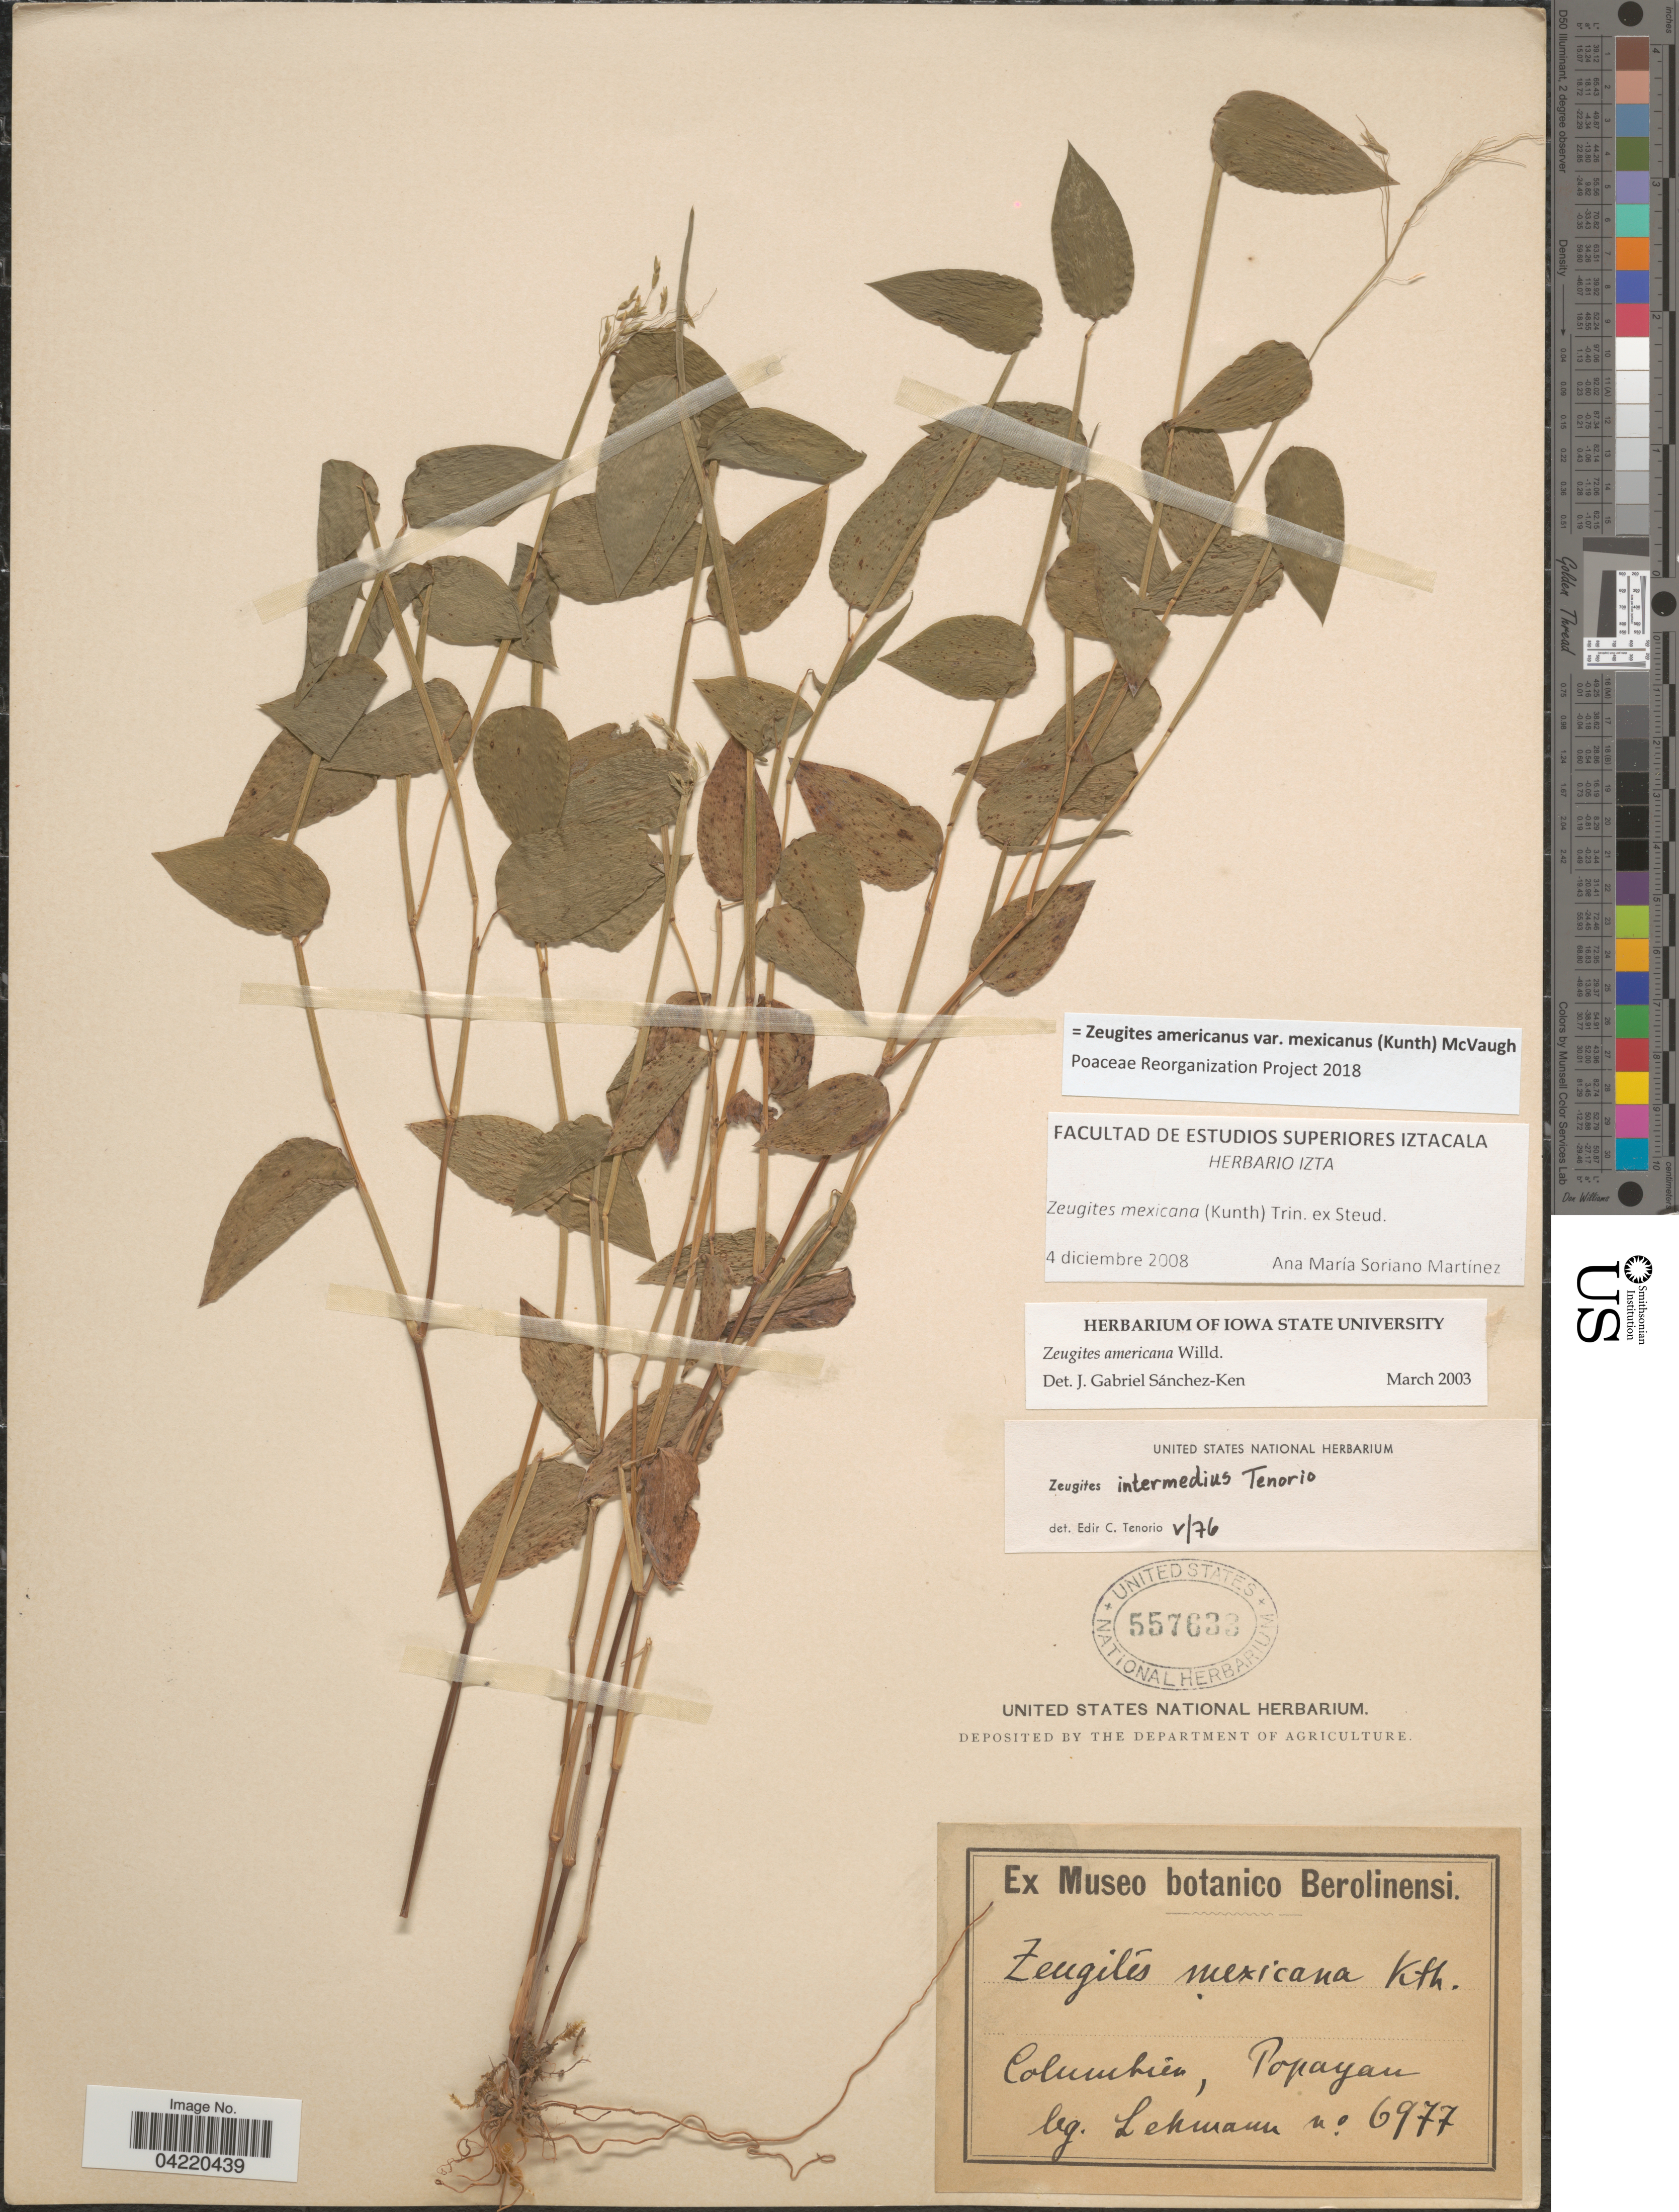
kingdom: Plantae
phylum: Tracheophyta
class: Liliopsida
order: Poales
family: Poaceae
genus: Zeugites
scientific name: Zeugites americanus var. mexicanus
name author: (Kunth) McVaugh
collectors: -. Lehmann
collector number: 6977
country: Colombia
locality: Popayan.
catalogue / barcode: US 557633